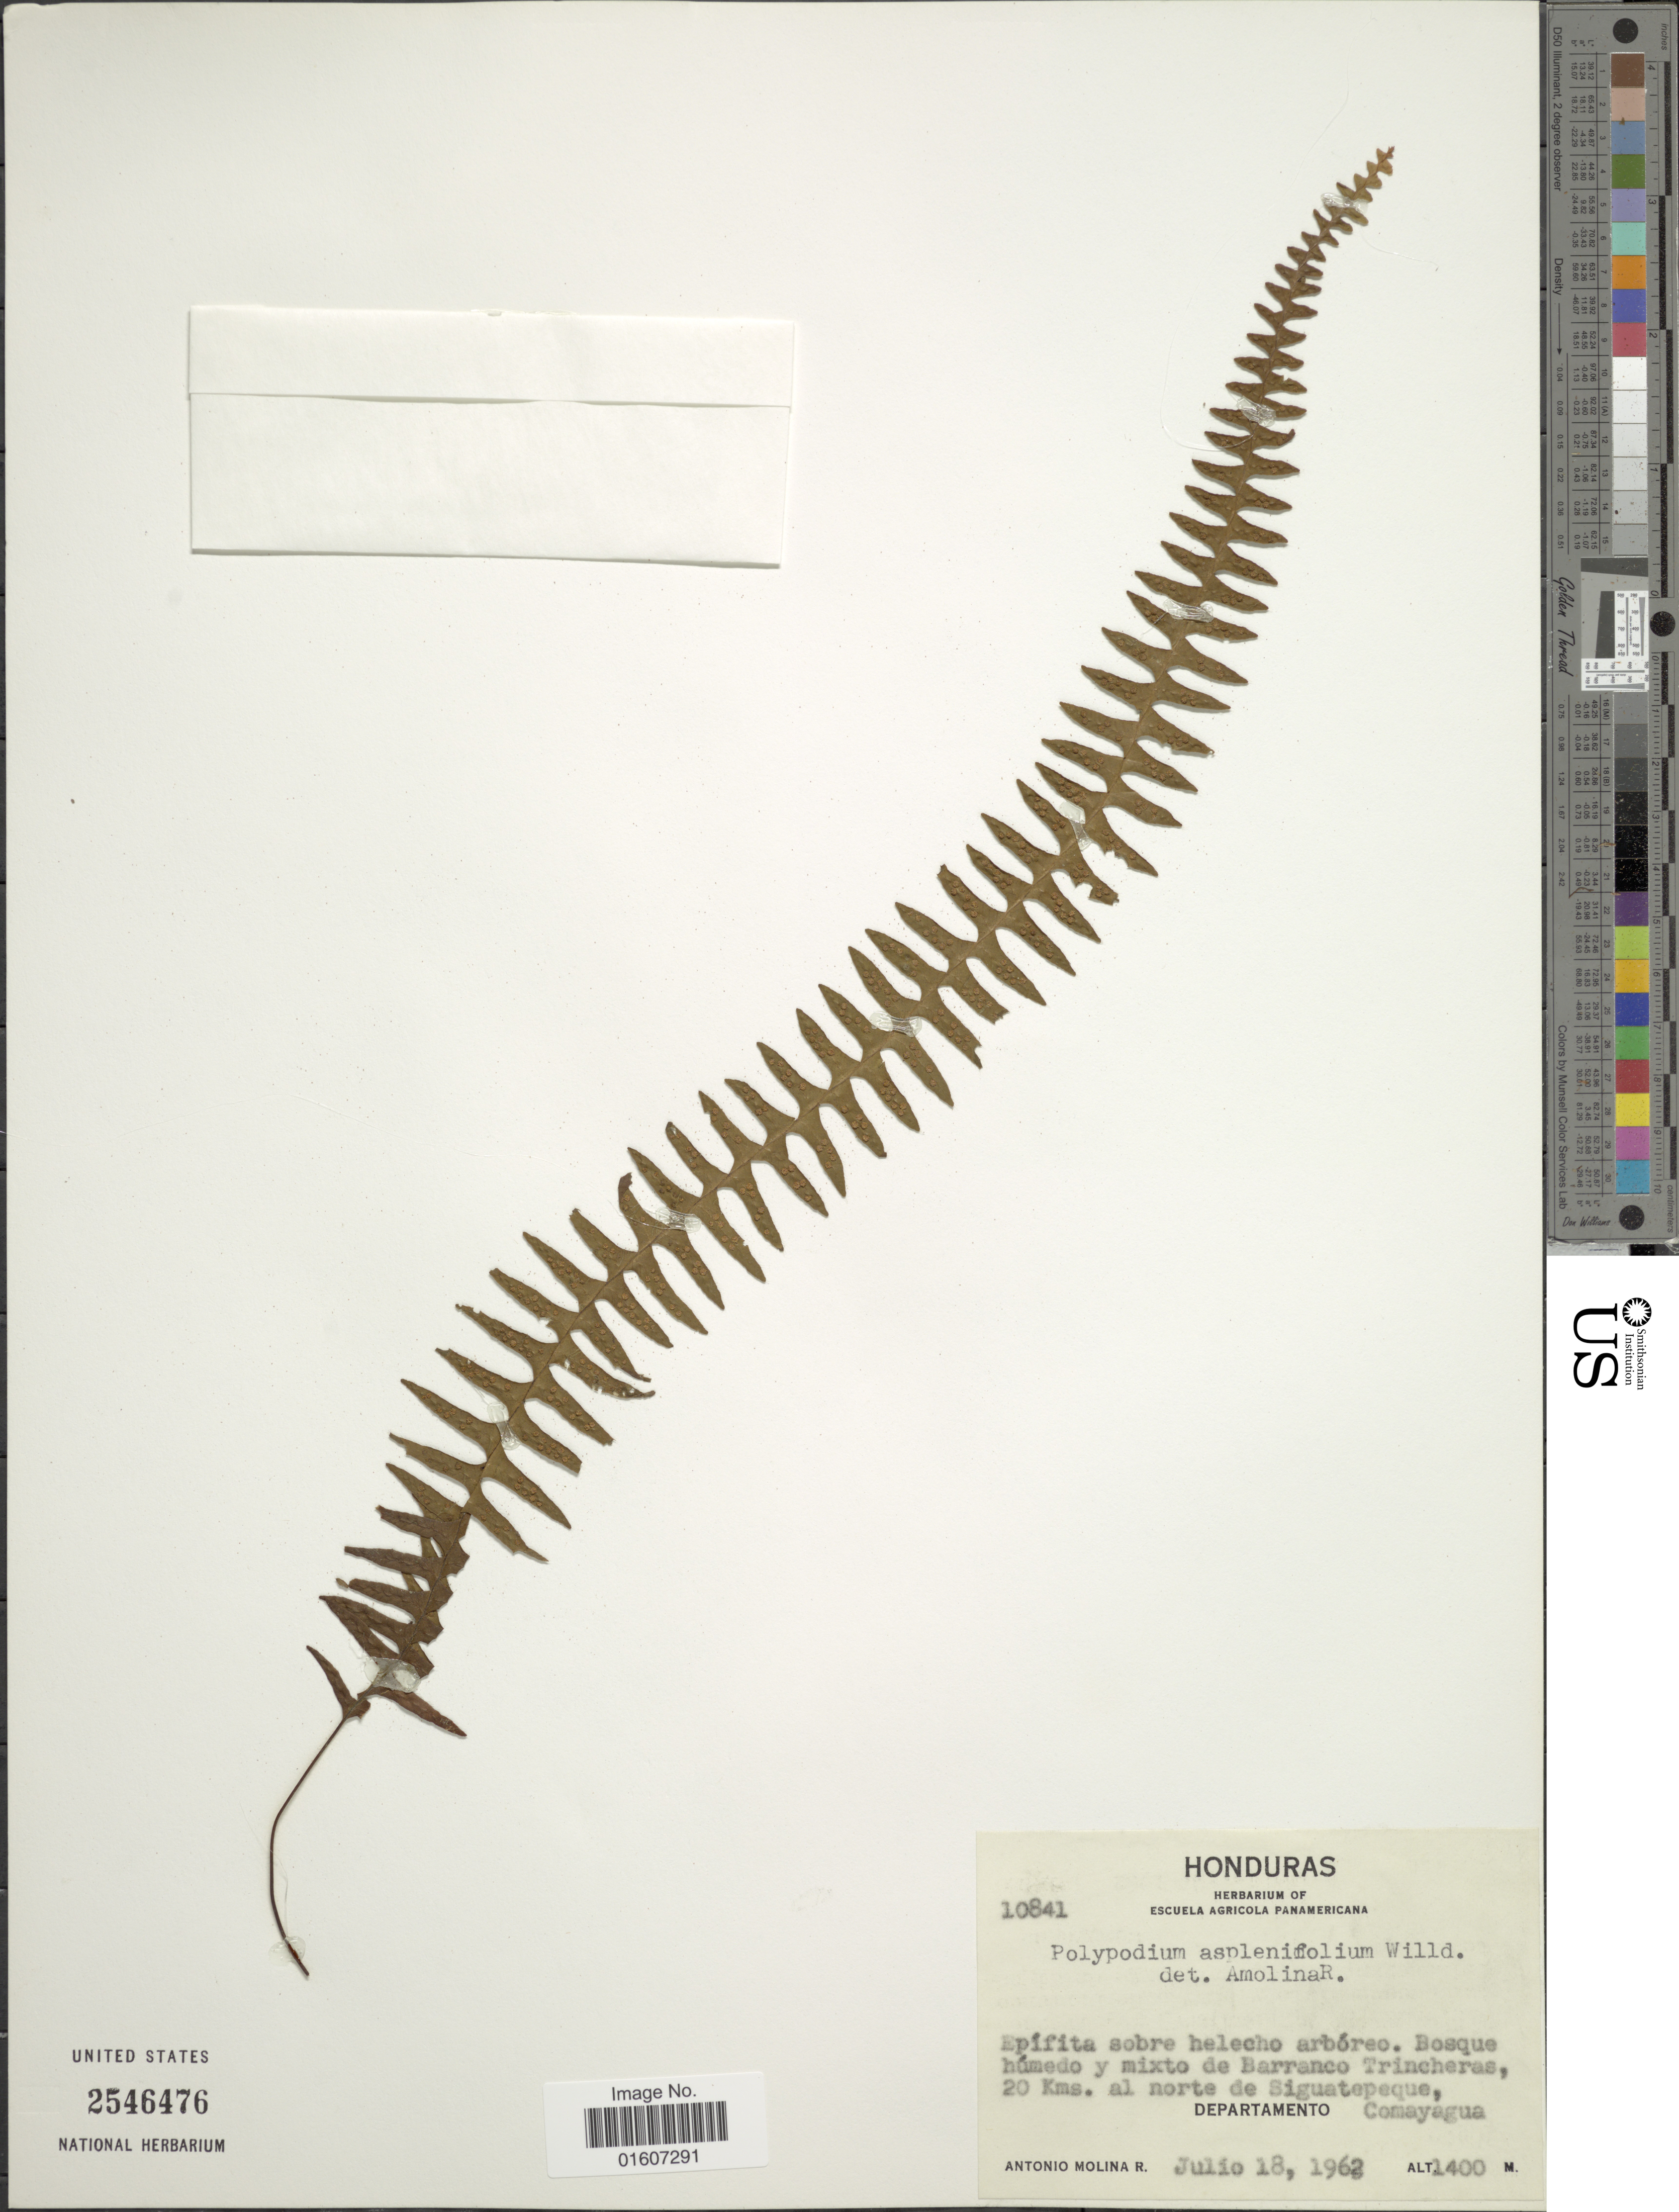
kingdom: Plantae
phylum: Tracheophyta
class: Polypodiopsida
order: Polypodiales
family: Polypodiaceae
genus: Terpsichore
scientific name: Terpsichore asplenifolia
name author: (L.) A.R. Sm.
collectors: A. Molina R.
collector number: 10841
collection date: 1953-07-18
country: Honduras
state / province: Comayagua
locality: Bosque húmedo y mixro de Barranco Trincheras, 20 Kms. al norte de Siguetepque, Departamento Comayagua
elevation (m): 1400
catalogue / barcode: US 2546476